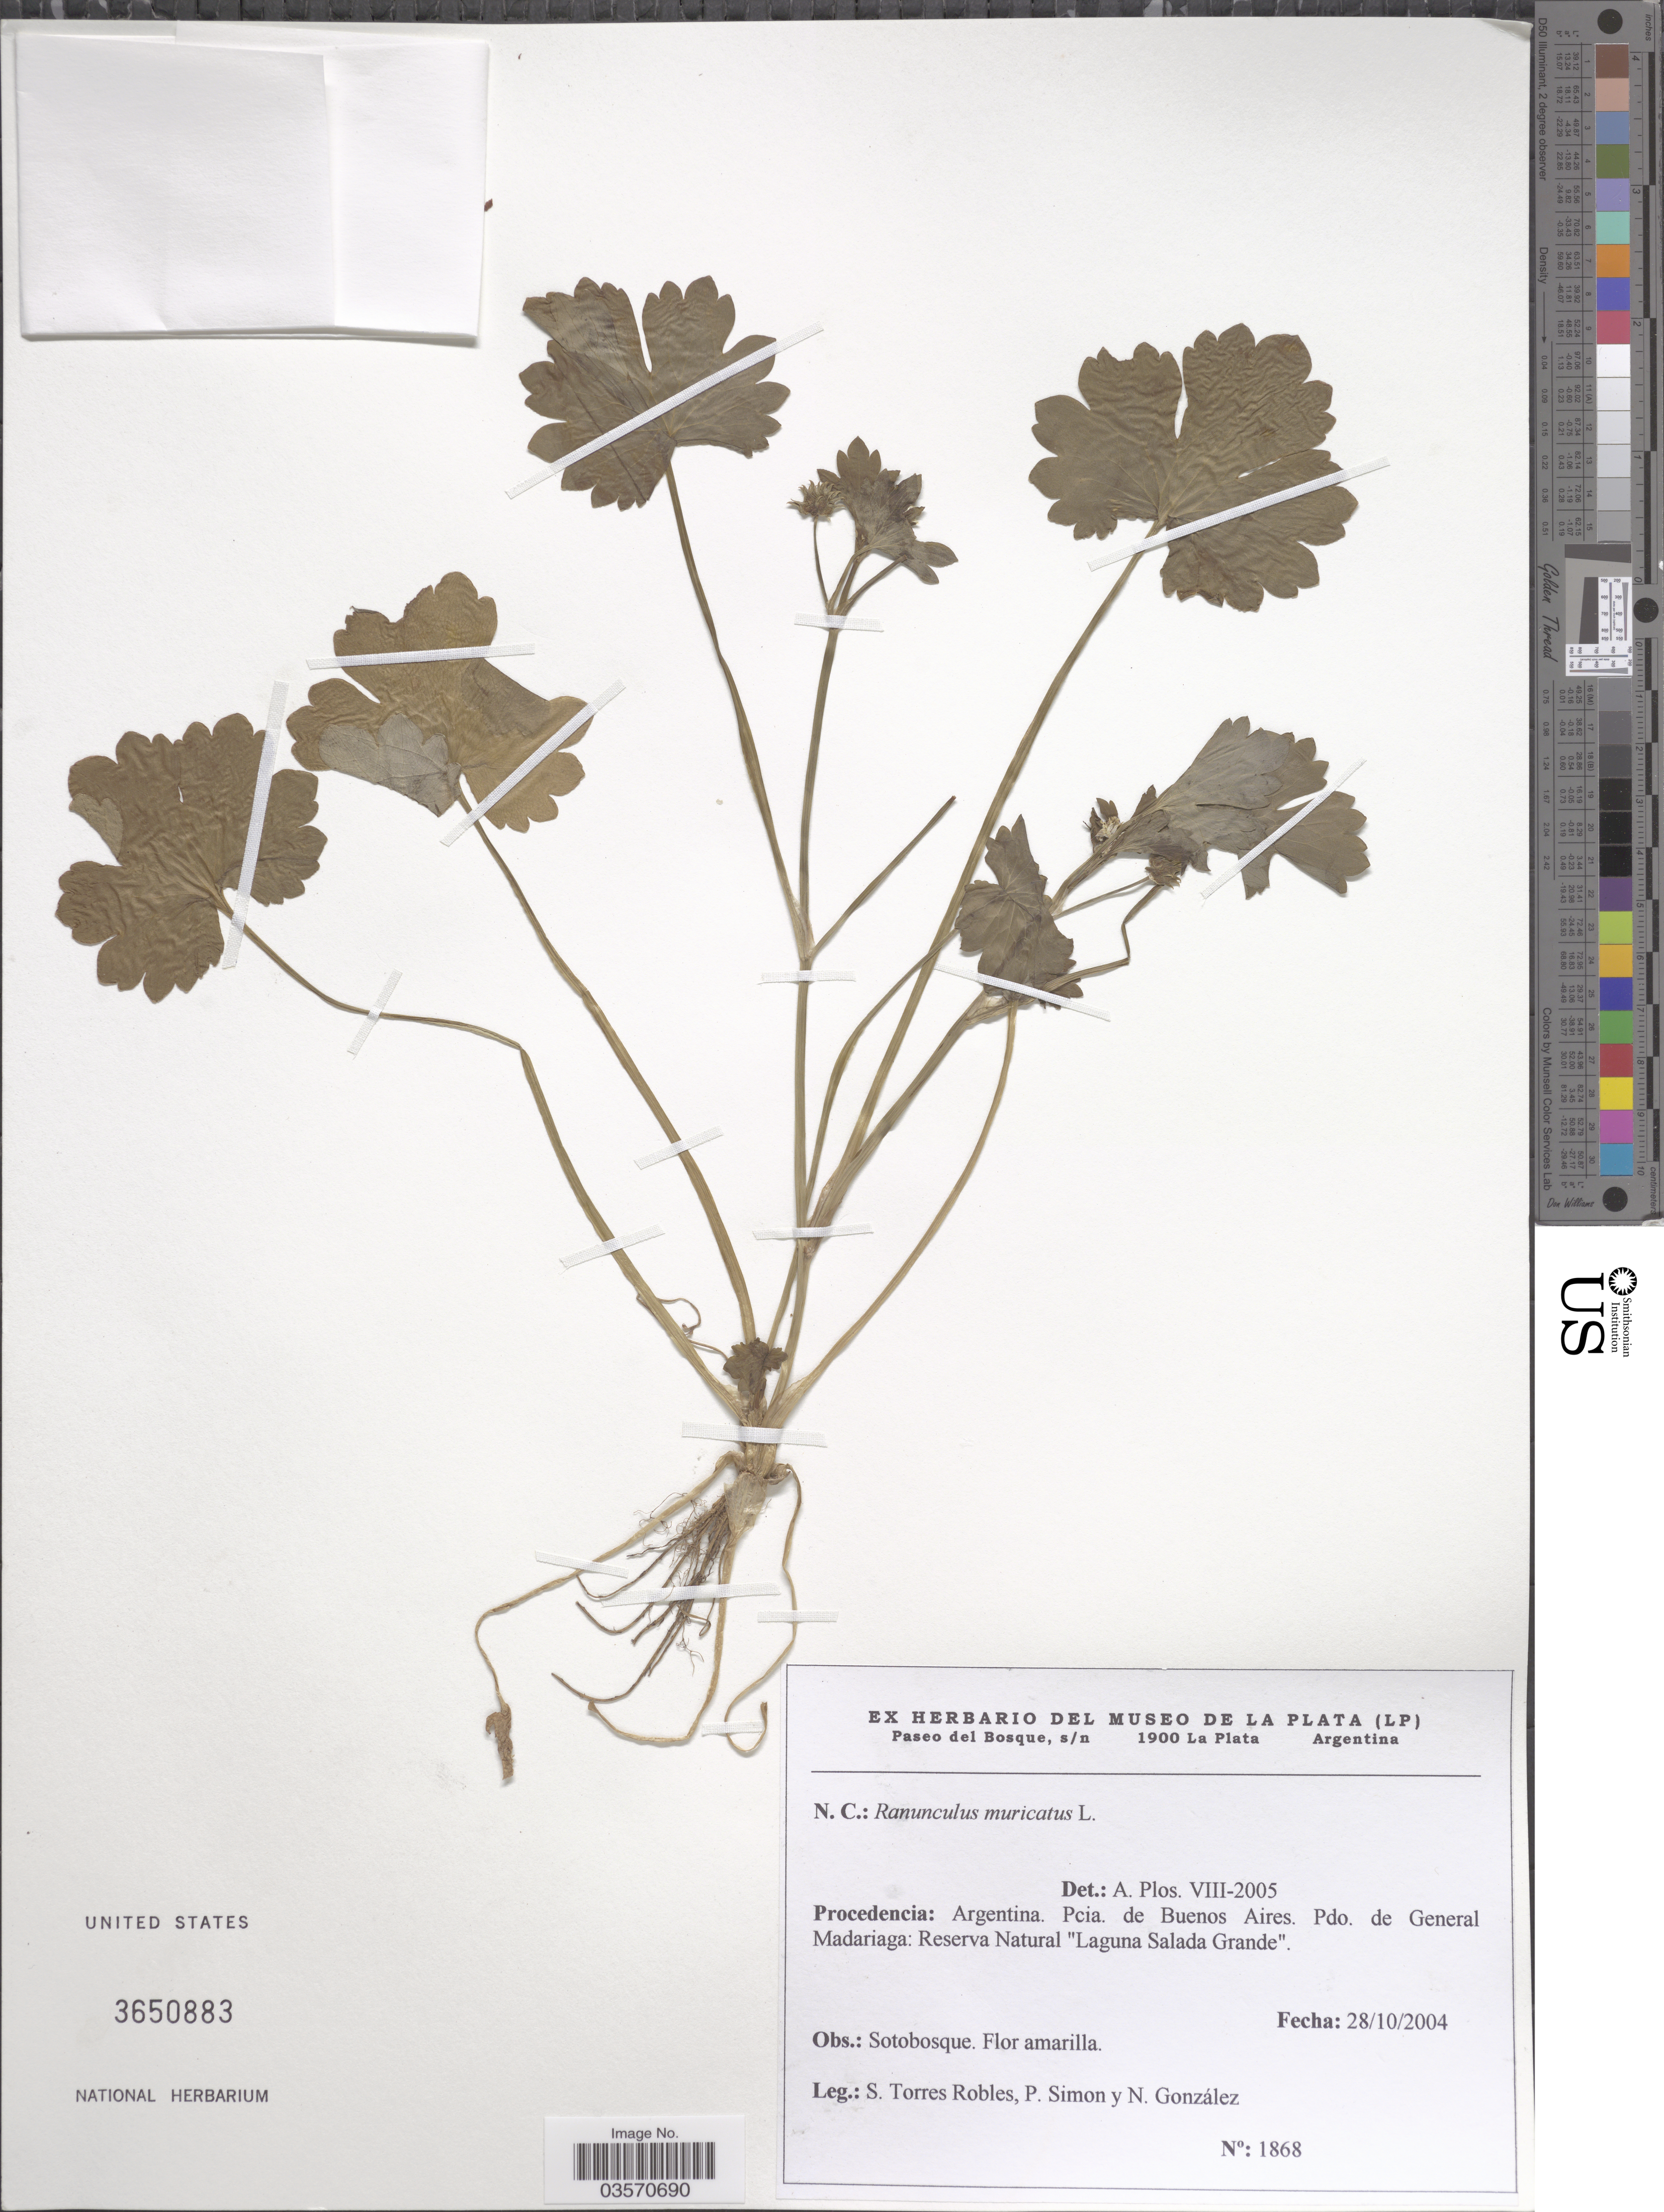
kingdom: Plantae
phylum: Tracheophyta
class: Magnoliopsida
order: Ranunculales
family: Ranunculaceae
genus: Ranunculus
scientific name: Ranunculus muricatus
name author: L.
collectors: S. Torres Robles, P. Simon & N. Gonzalez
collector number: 1868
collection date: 2004-10-28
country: Argentina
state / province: Buenos Aires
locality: Pdo. de General Madariaga: Reserva Natural 'Laguna Salada Grande'.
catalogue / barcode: US 3650883